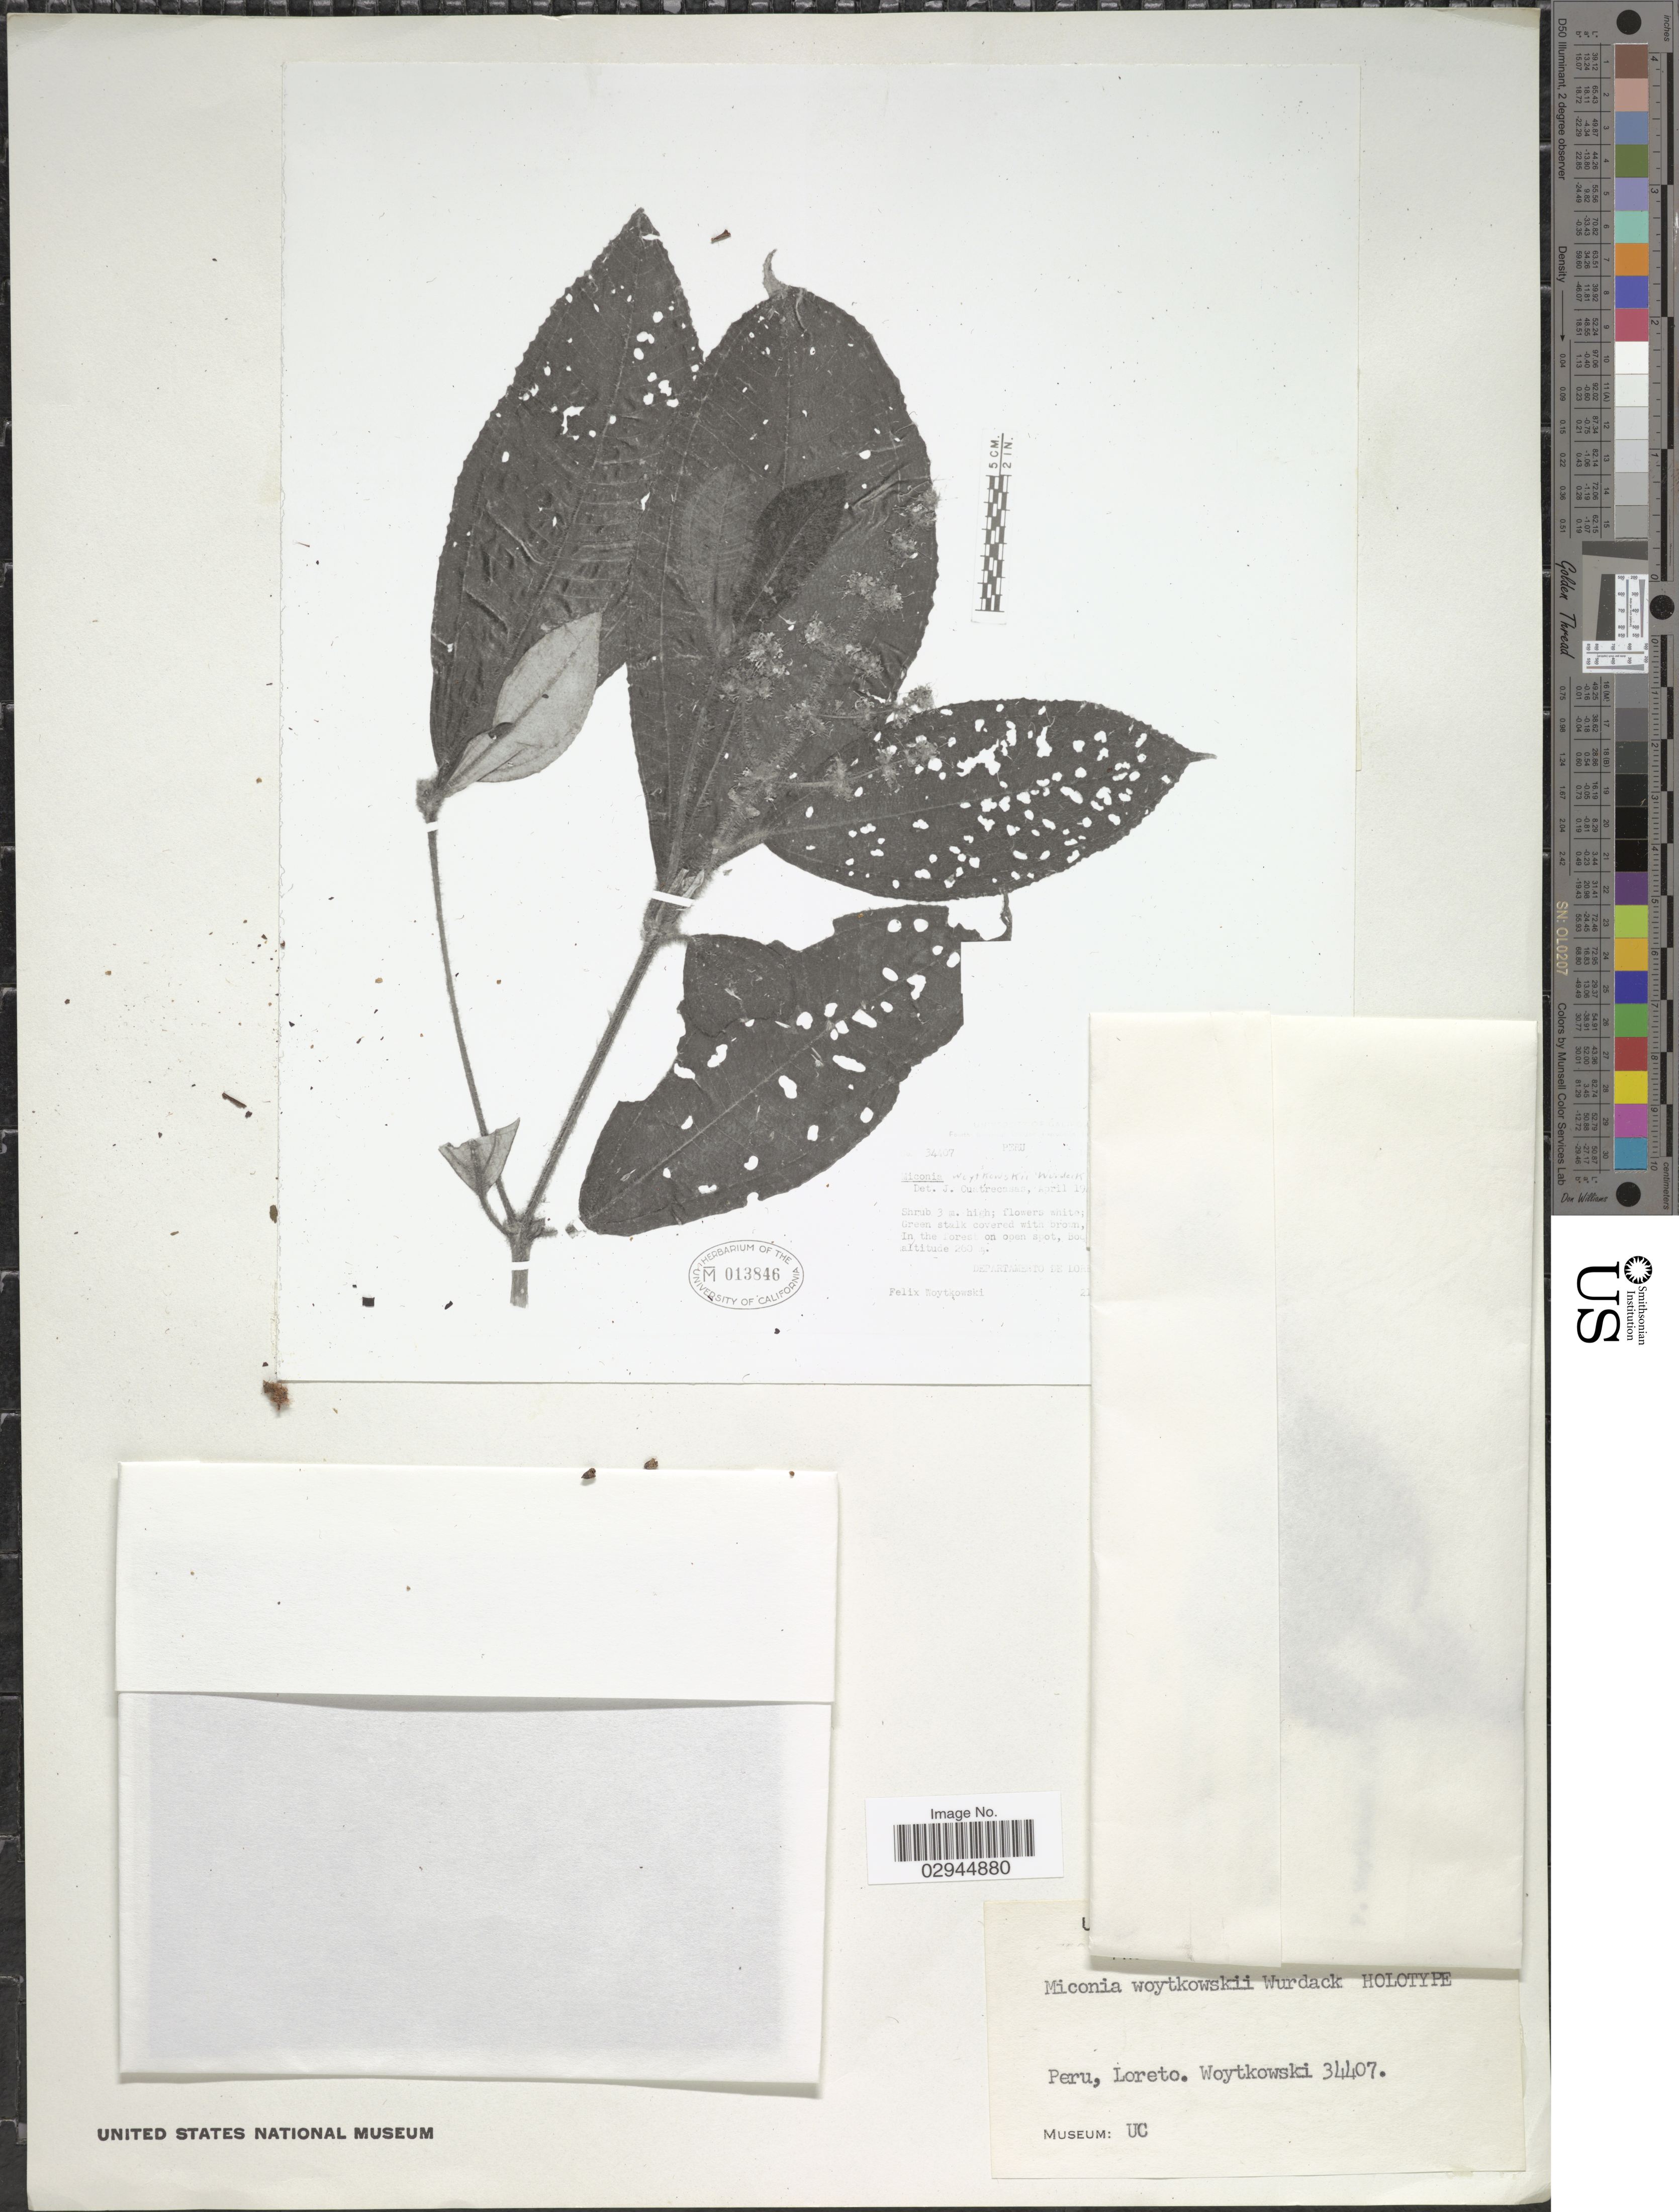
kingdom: Plantae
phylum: Tracheophyta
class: Magnoliopsida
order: Myrtales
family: Melastomataceae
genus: Miconia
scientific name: Miconia woytkowskii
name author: Wurdack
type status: Isotype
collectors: F. Woytkowski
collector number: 34407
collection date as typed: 21 Aug 1946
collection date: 1946-08-21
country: Peru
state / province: Loreto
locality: Boqueron Padre Abad.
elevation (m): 470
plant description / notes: Photograph and fragmentary material of (holo) type specimen ex herb. UC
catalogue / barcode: US 3726773